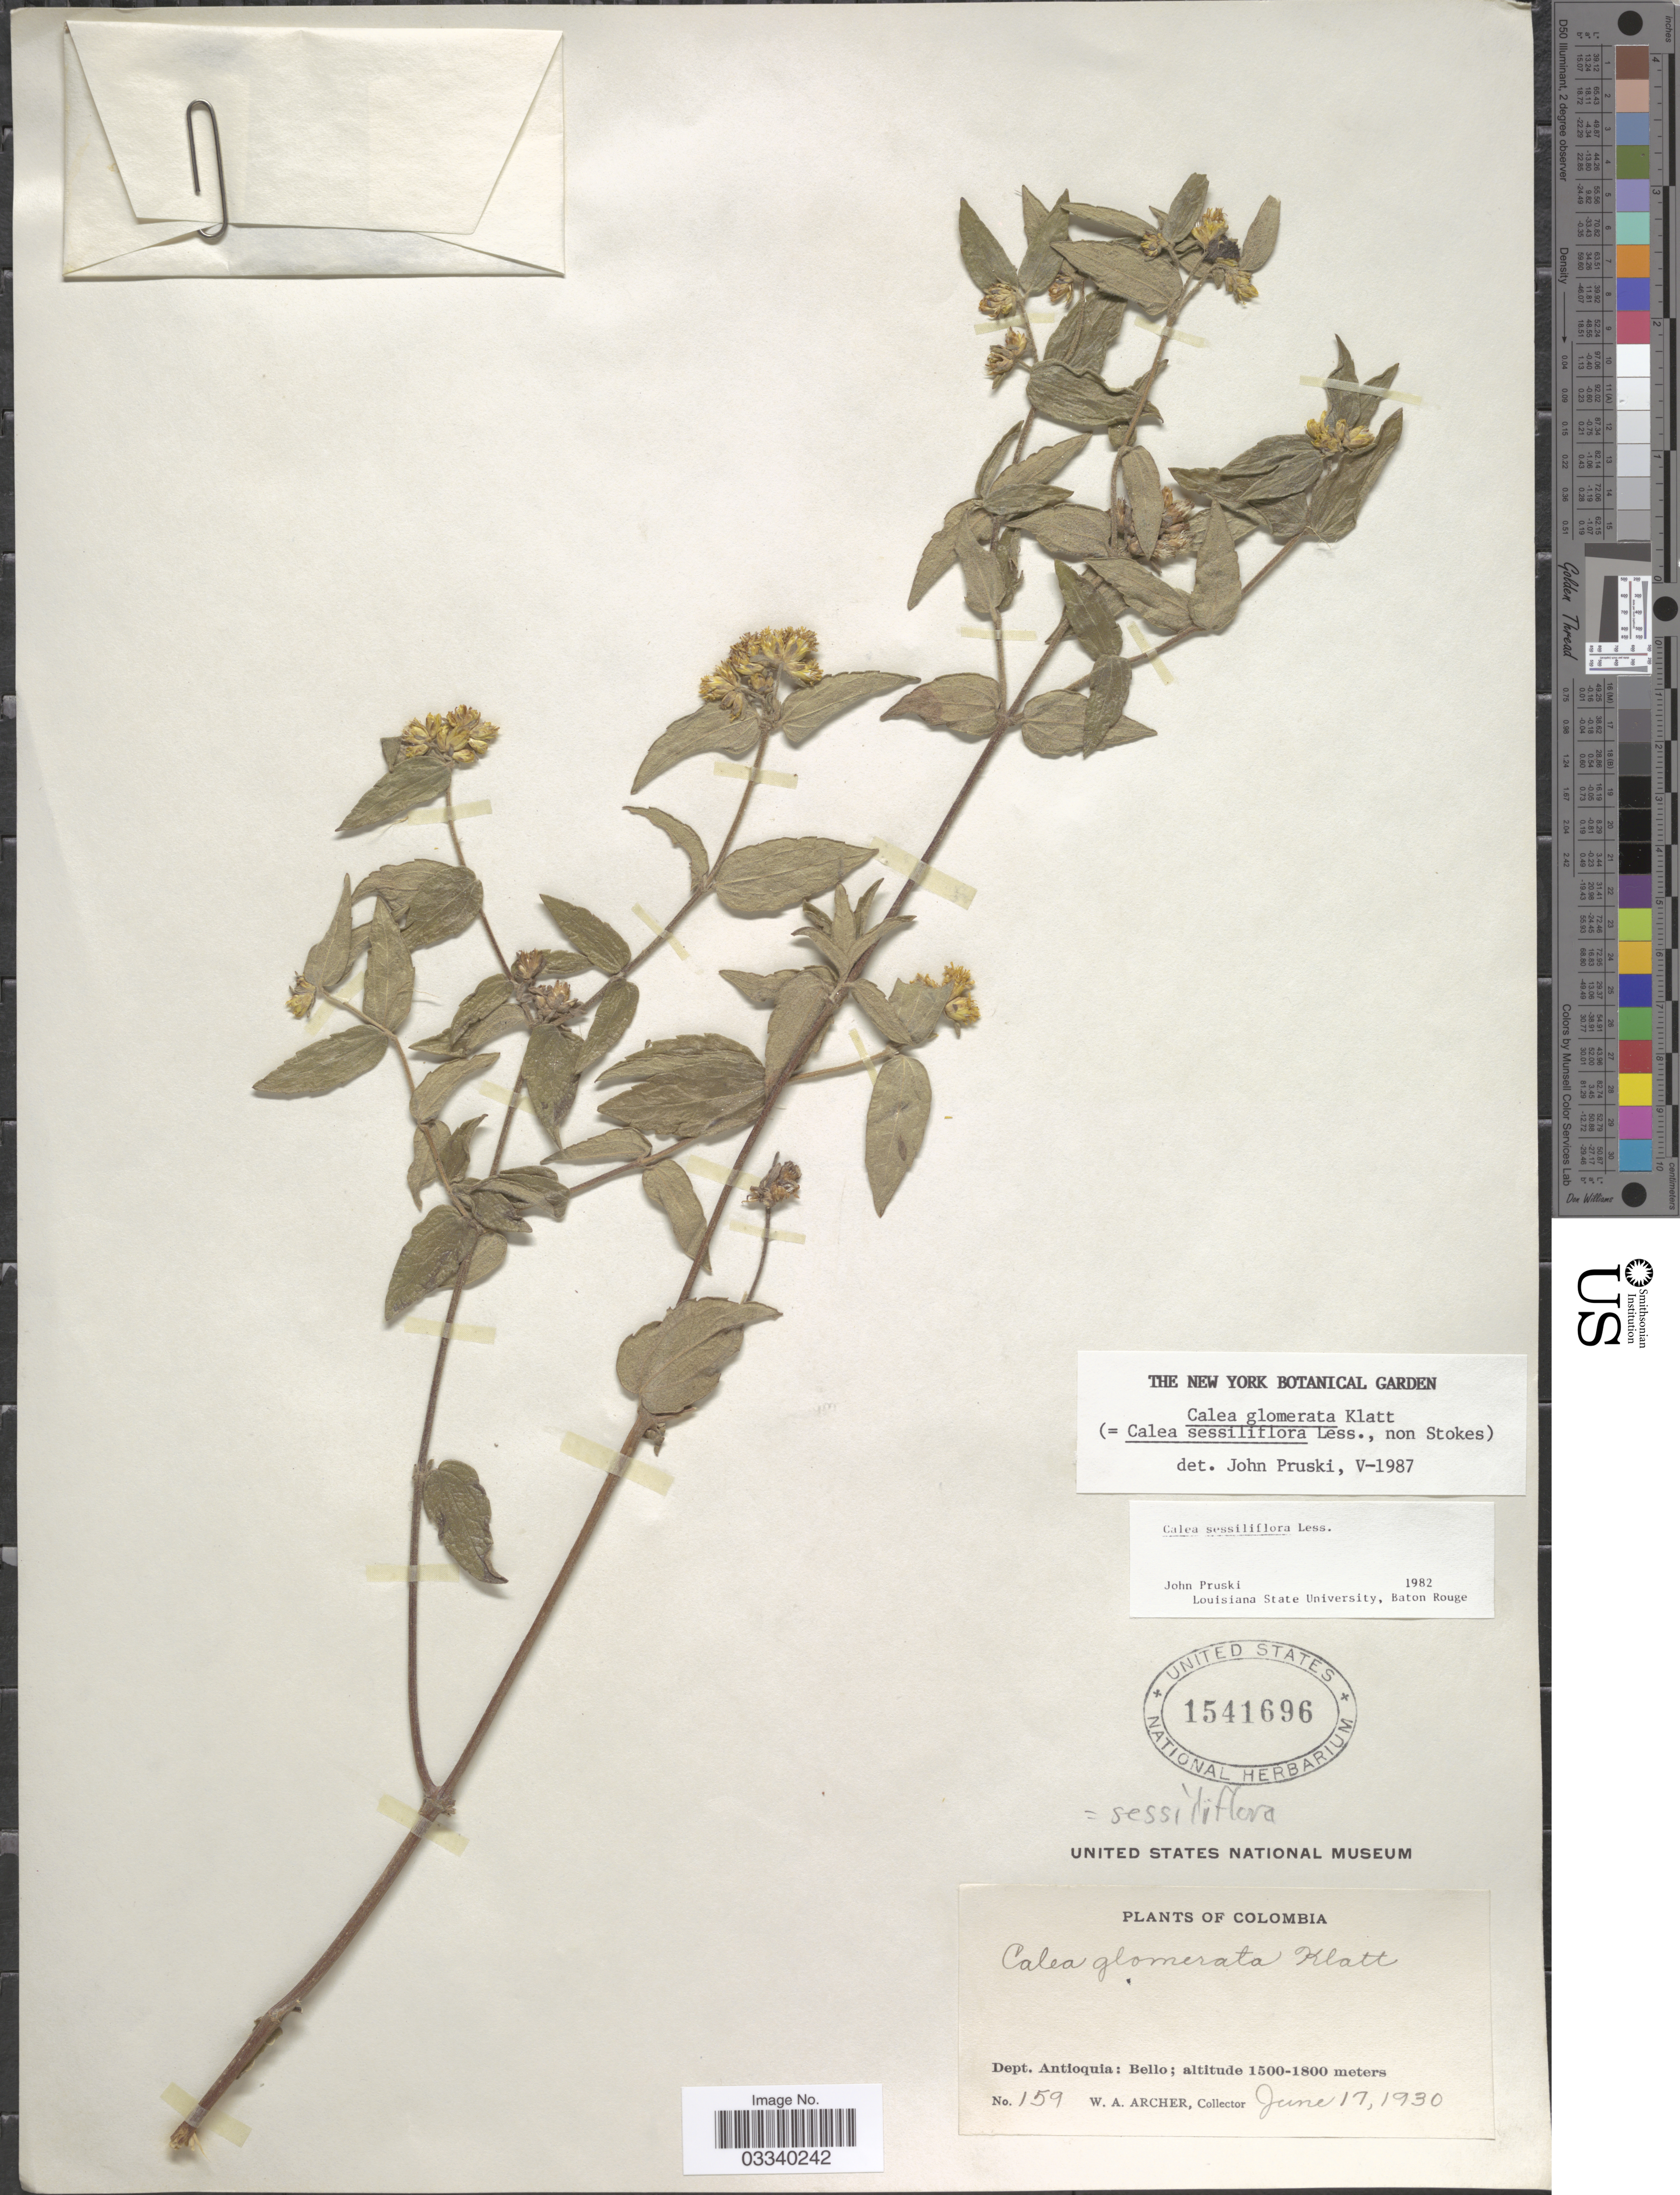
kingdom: Plantae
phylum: Tracheophyta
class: Magnoliopsida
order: Asterales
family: Asteraceae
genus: Calea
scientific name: Calea sessiliflora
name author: Less.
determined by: Pruski, J. F.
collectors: W. Archer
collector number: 159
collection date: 1930-06-17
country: Colombia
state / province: Antioquia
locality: Dept. Antioquia: Bello.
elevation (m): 1500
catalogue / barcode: US 1541696